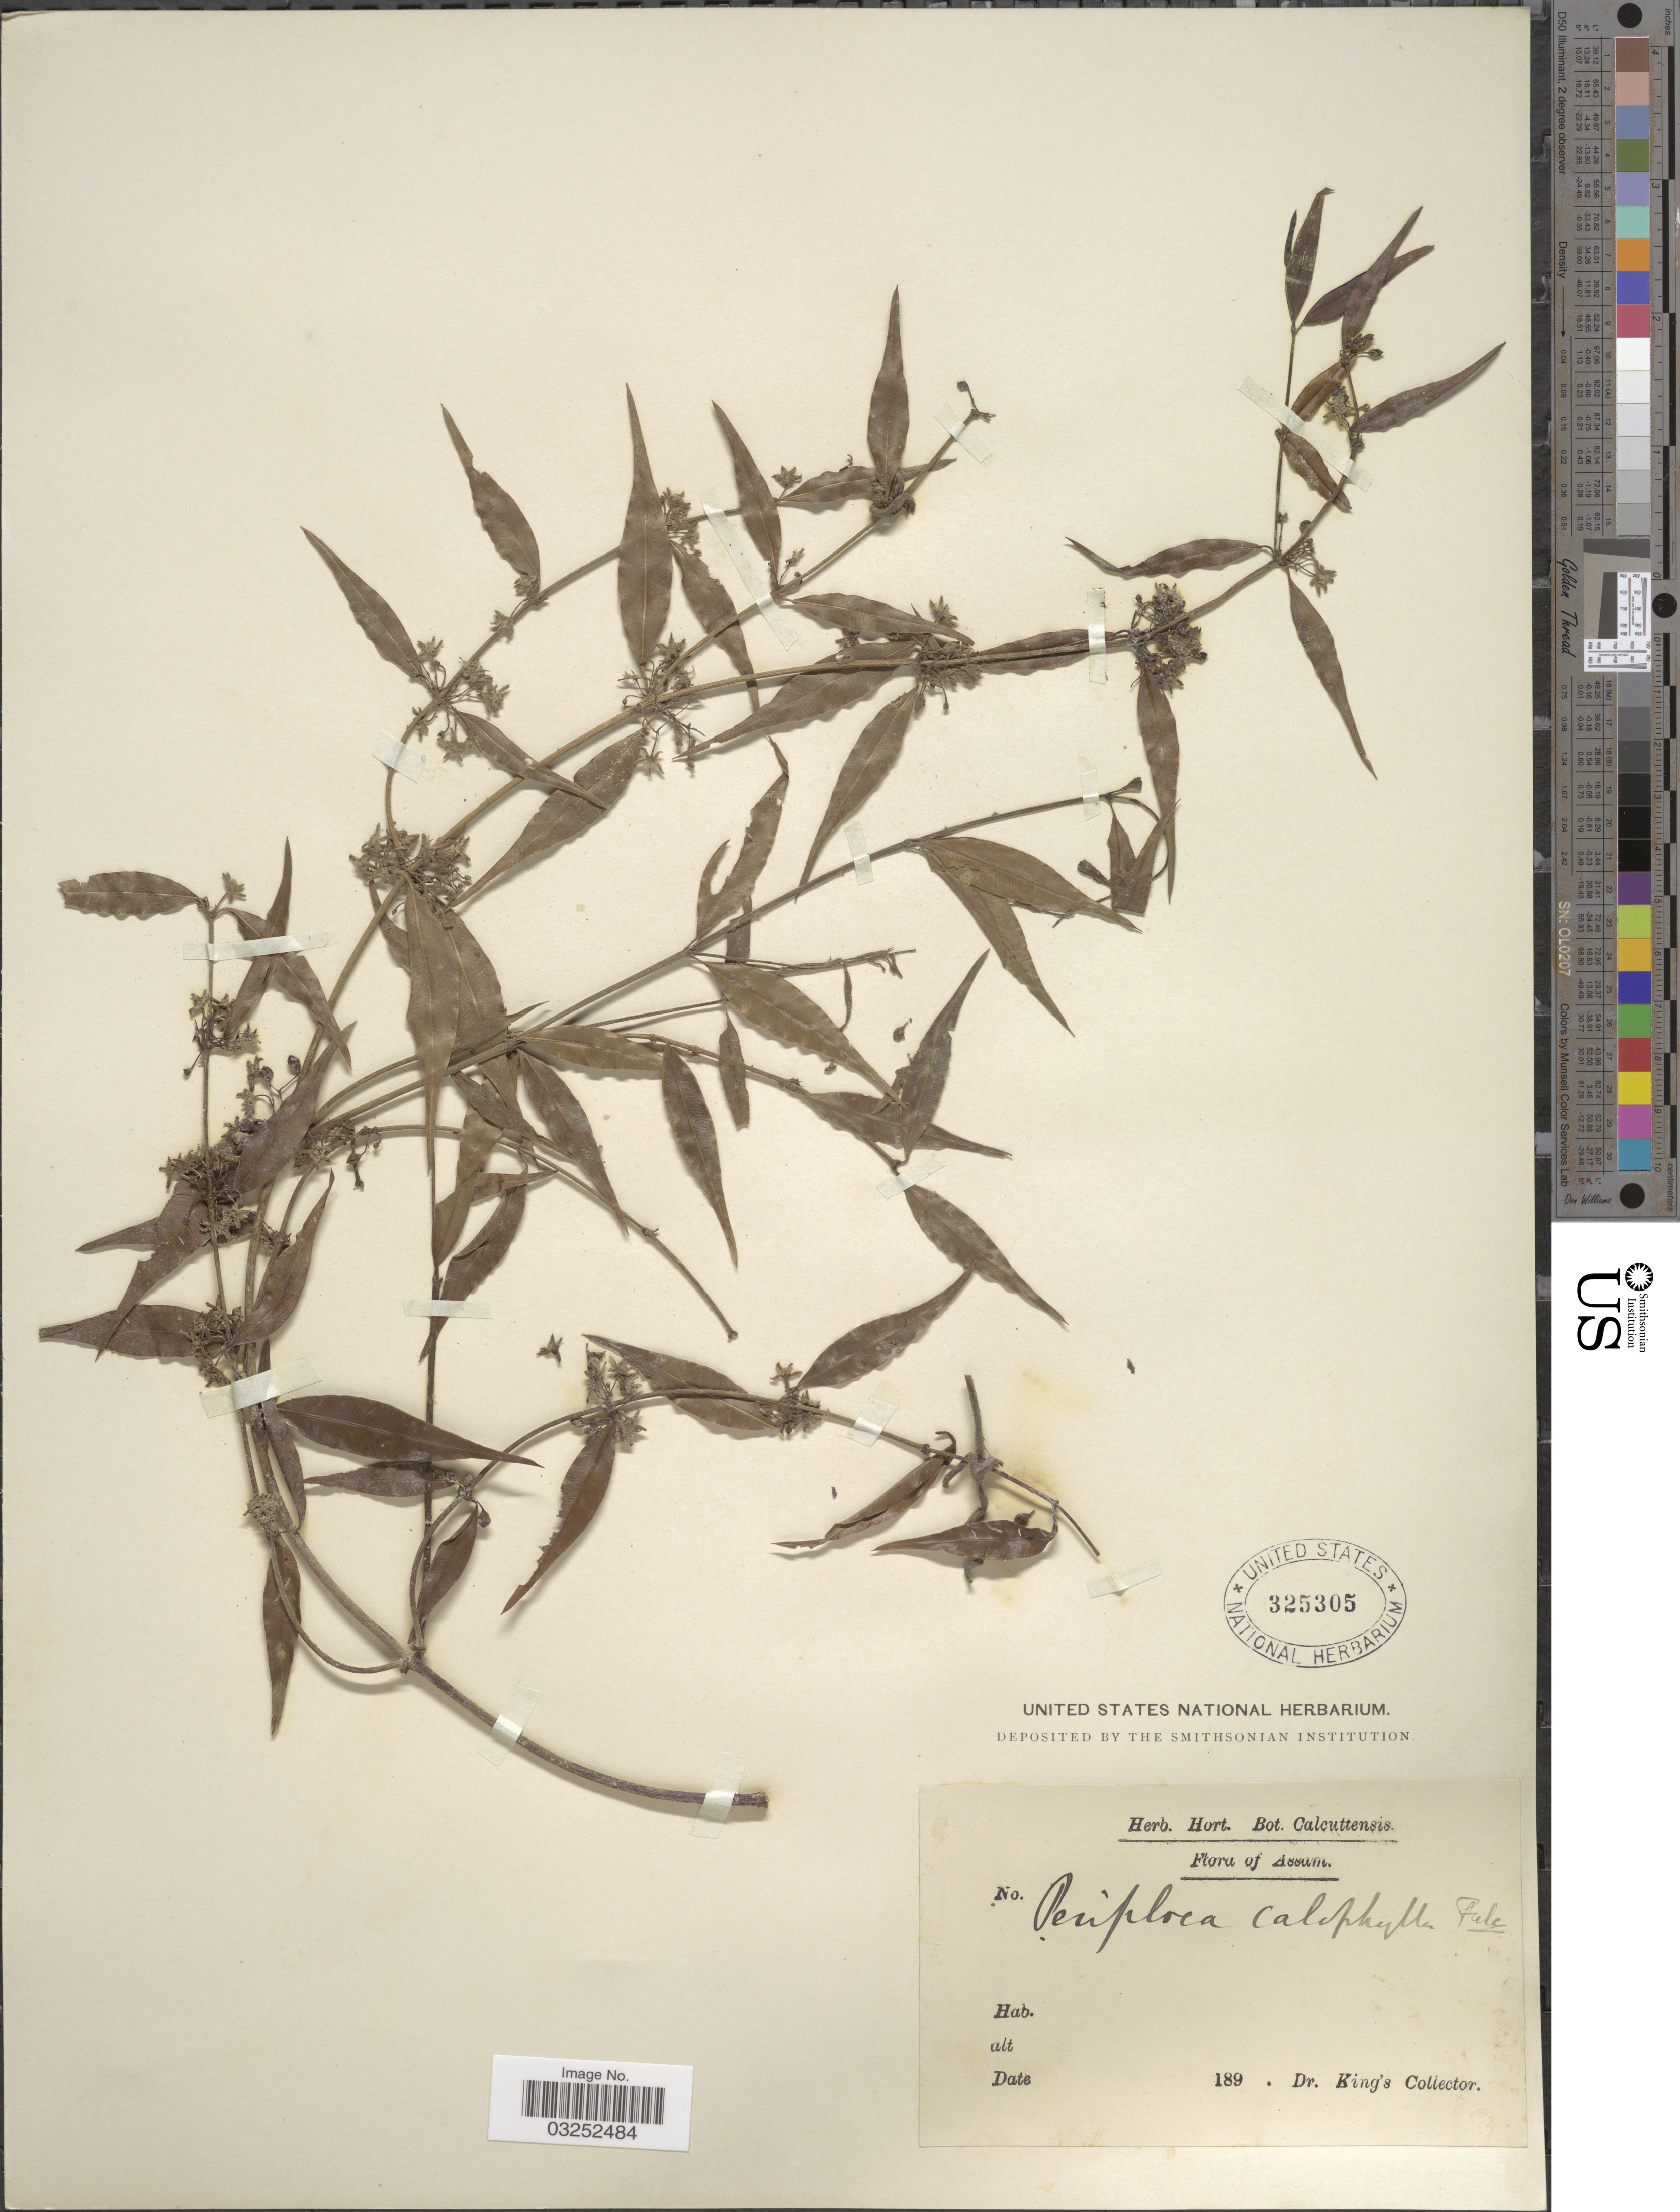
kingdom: Plantae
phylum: Tracheophyta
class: Magnoliopsida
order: Gentianales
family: Apocynaceae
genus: Periploca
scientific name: Periploca calophylla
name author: Rich. & Quart.-Dill.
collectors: Dr. King's collector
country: India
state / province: Assam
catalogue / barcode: US 325305